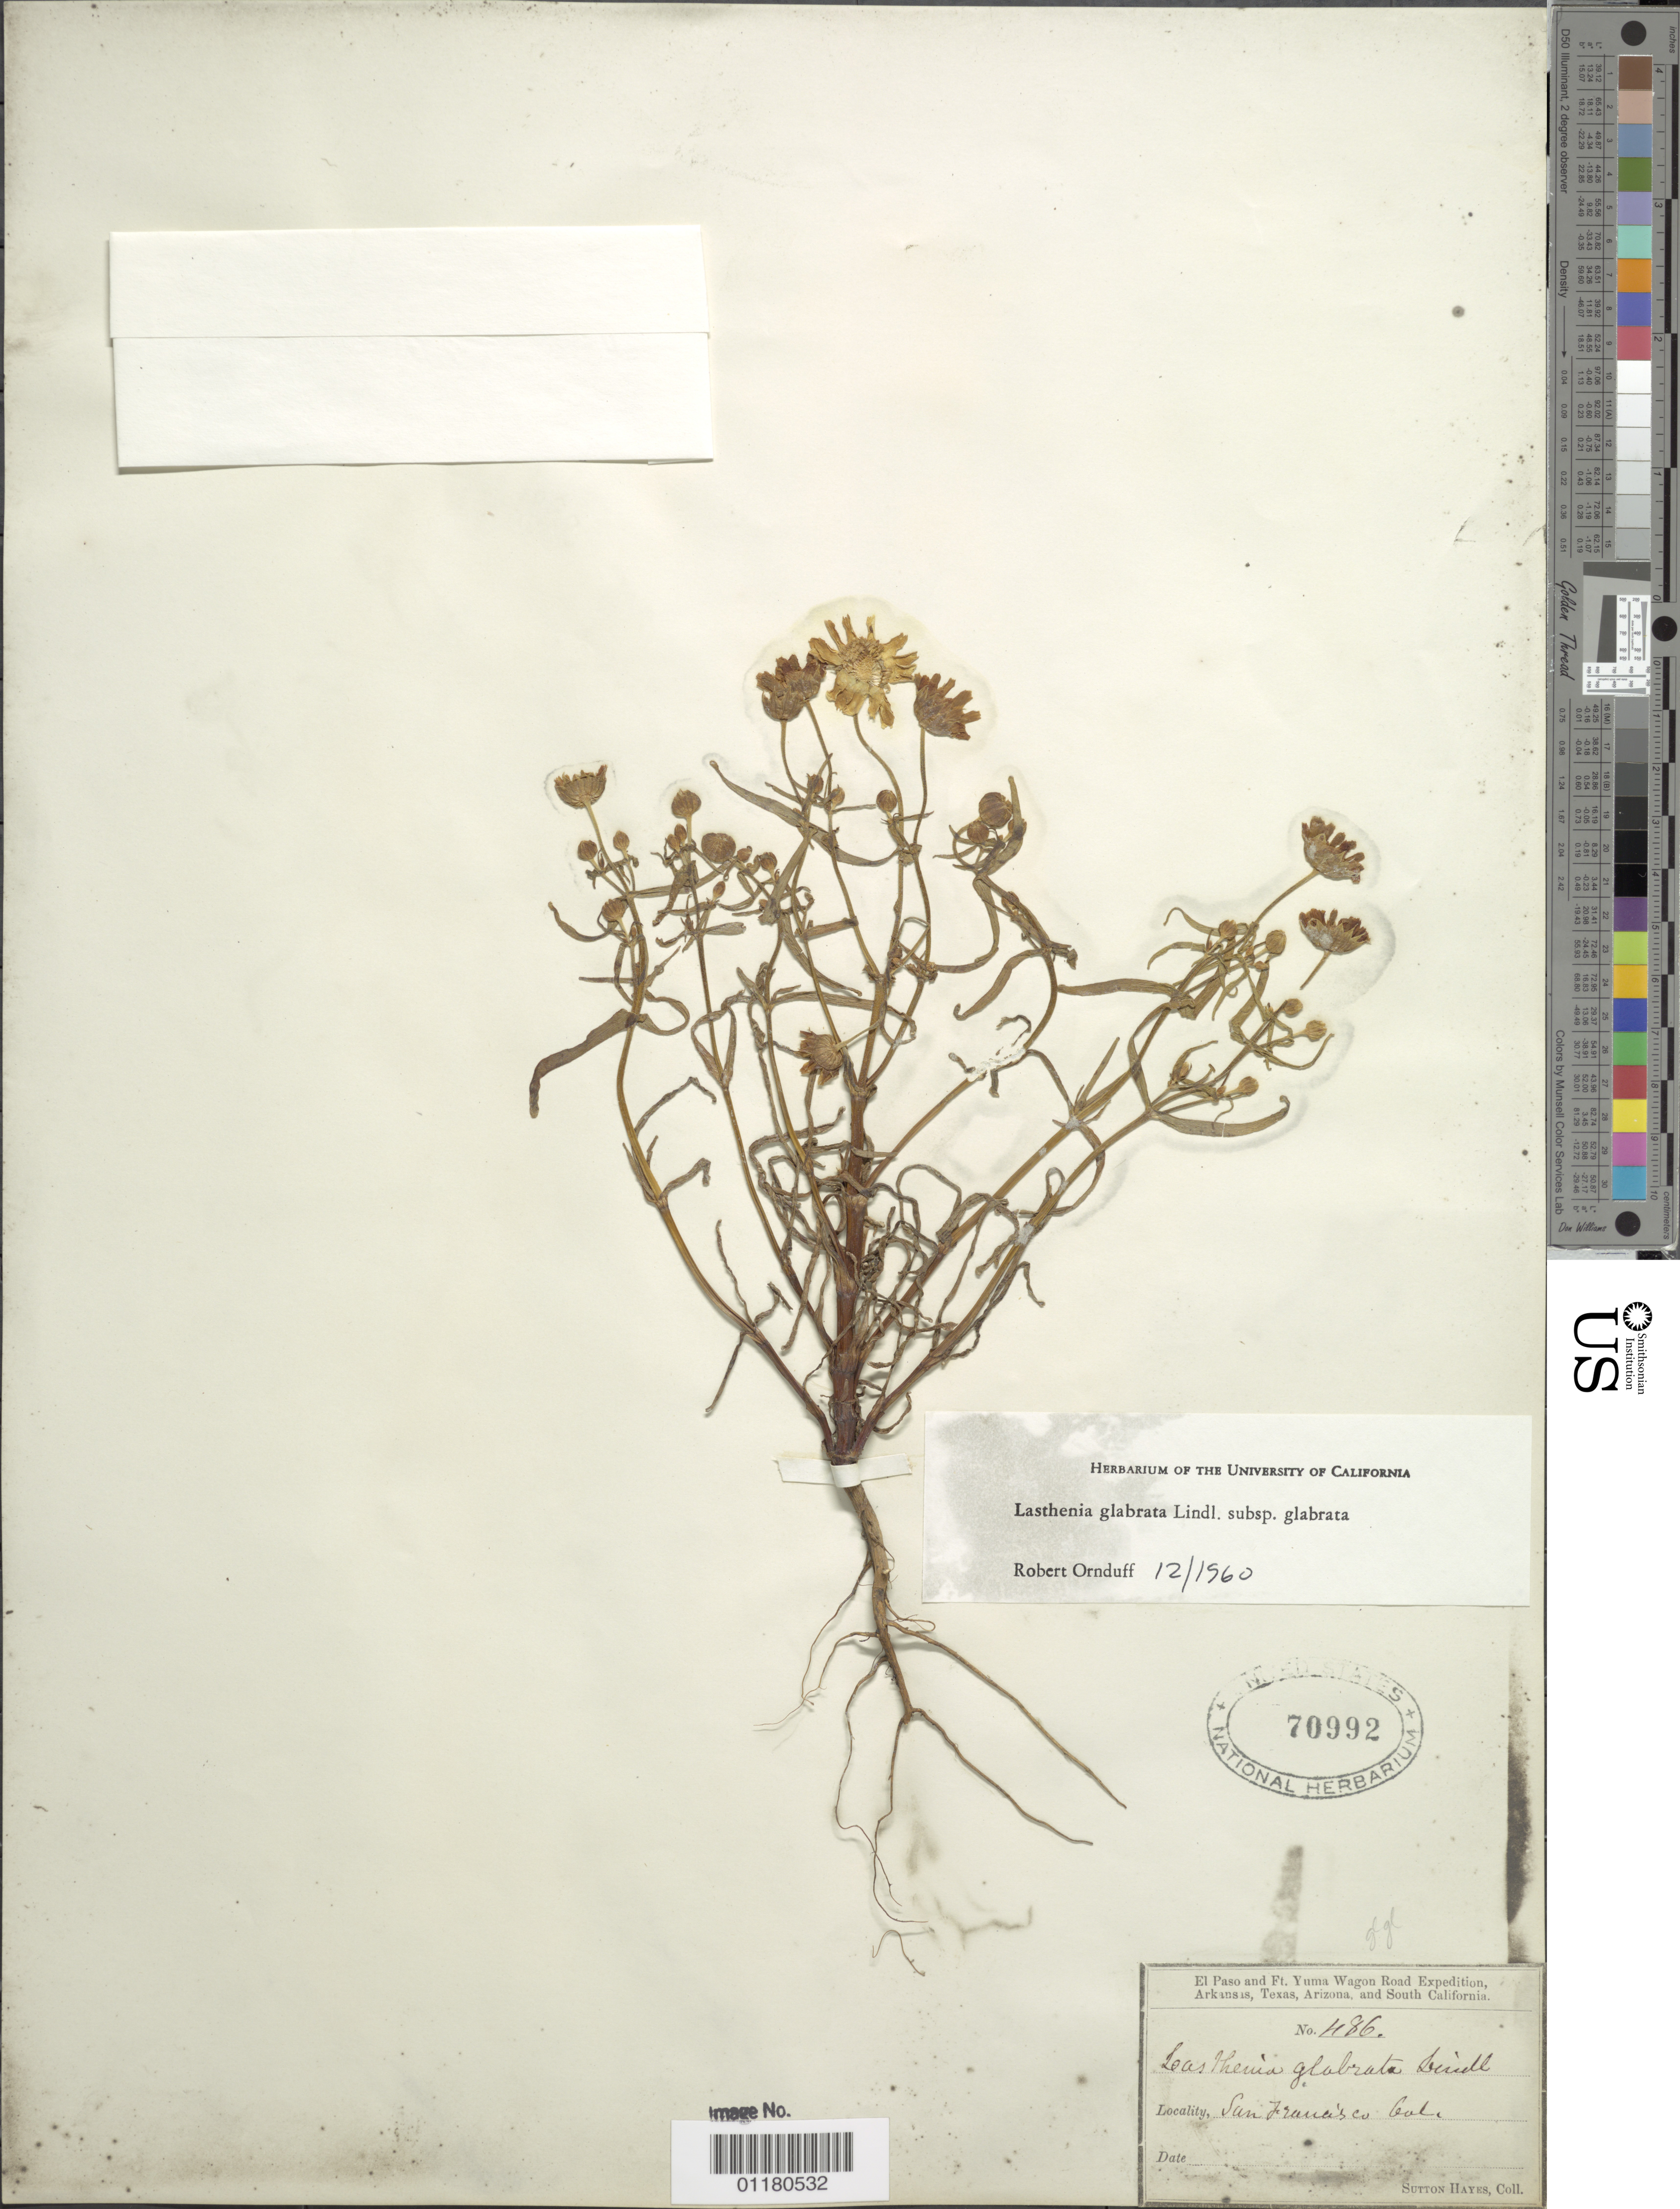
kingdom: Plantae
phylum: Tracheophyta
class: Magnoliopsida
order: Asterales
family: Asteraceae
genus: Lasthenia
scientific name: Lasthenia glabrata subsp. glabrata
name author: Lindl.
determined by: Ornduff, R.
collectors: S. Hayes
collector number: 486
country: United States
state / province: California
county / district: San Francisco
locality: near San Francisco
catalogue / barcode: US 70992